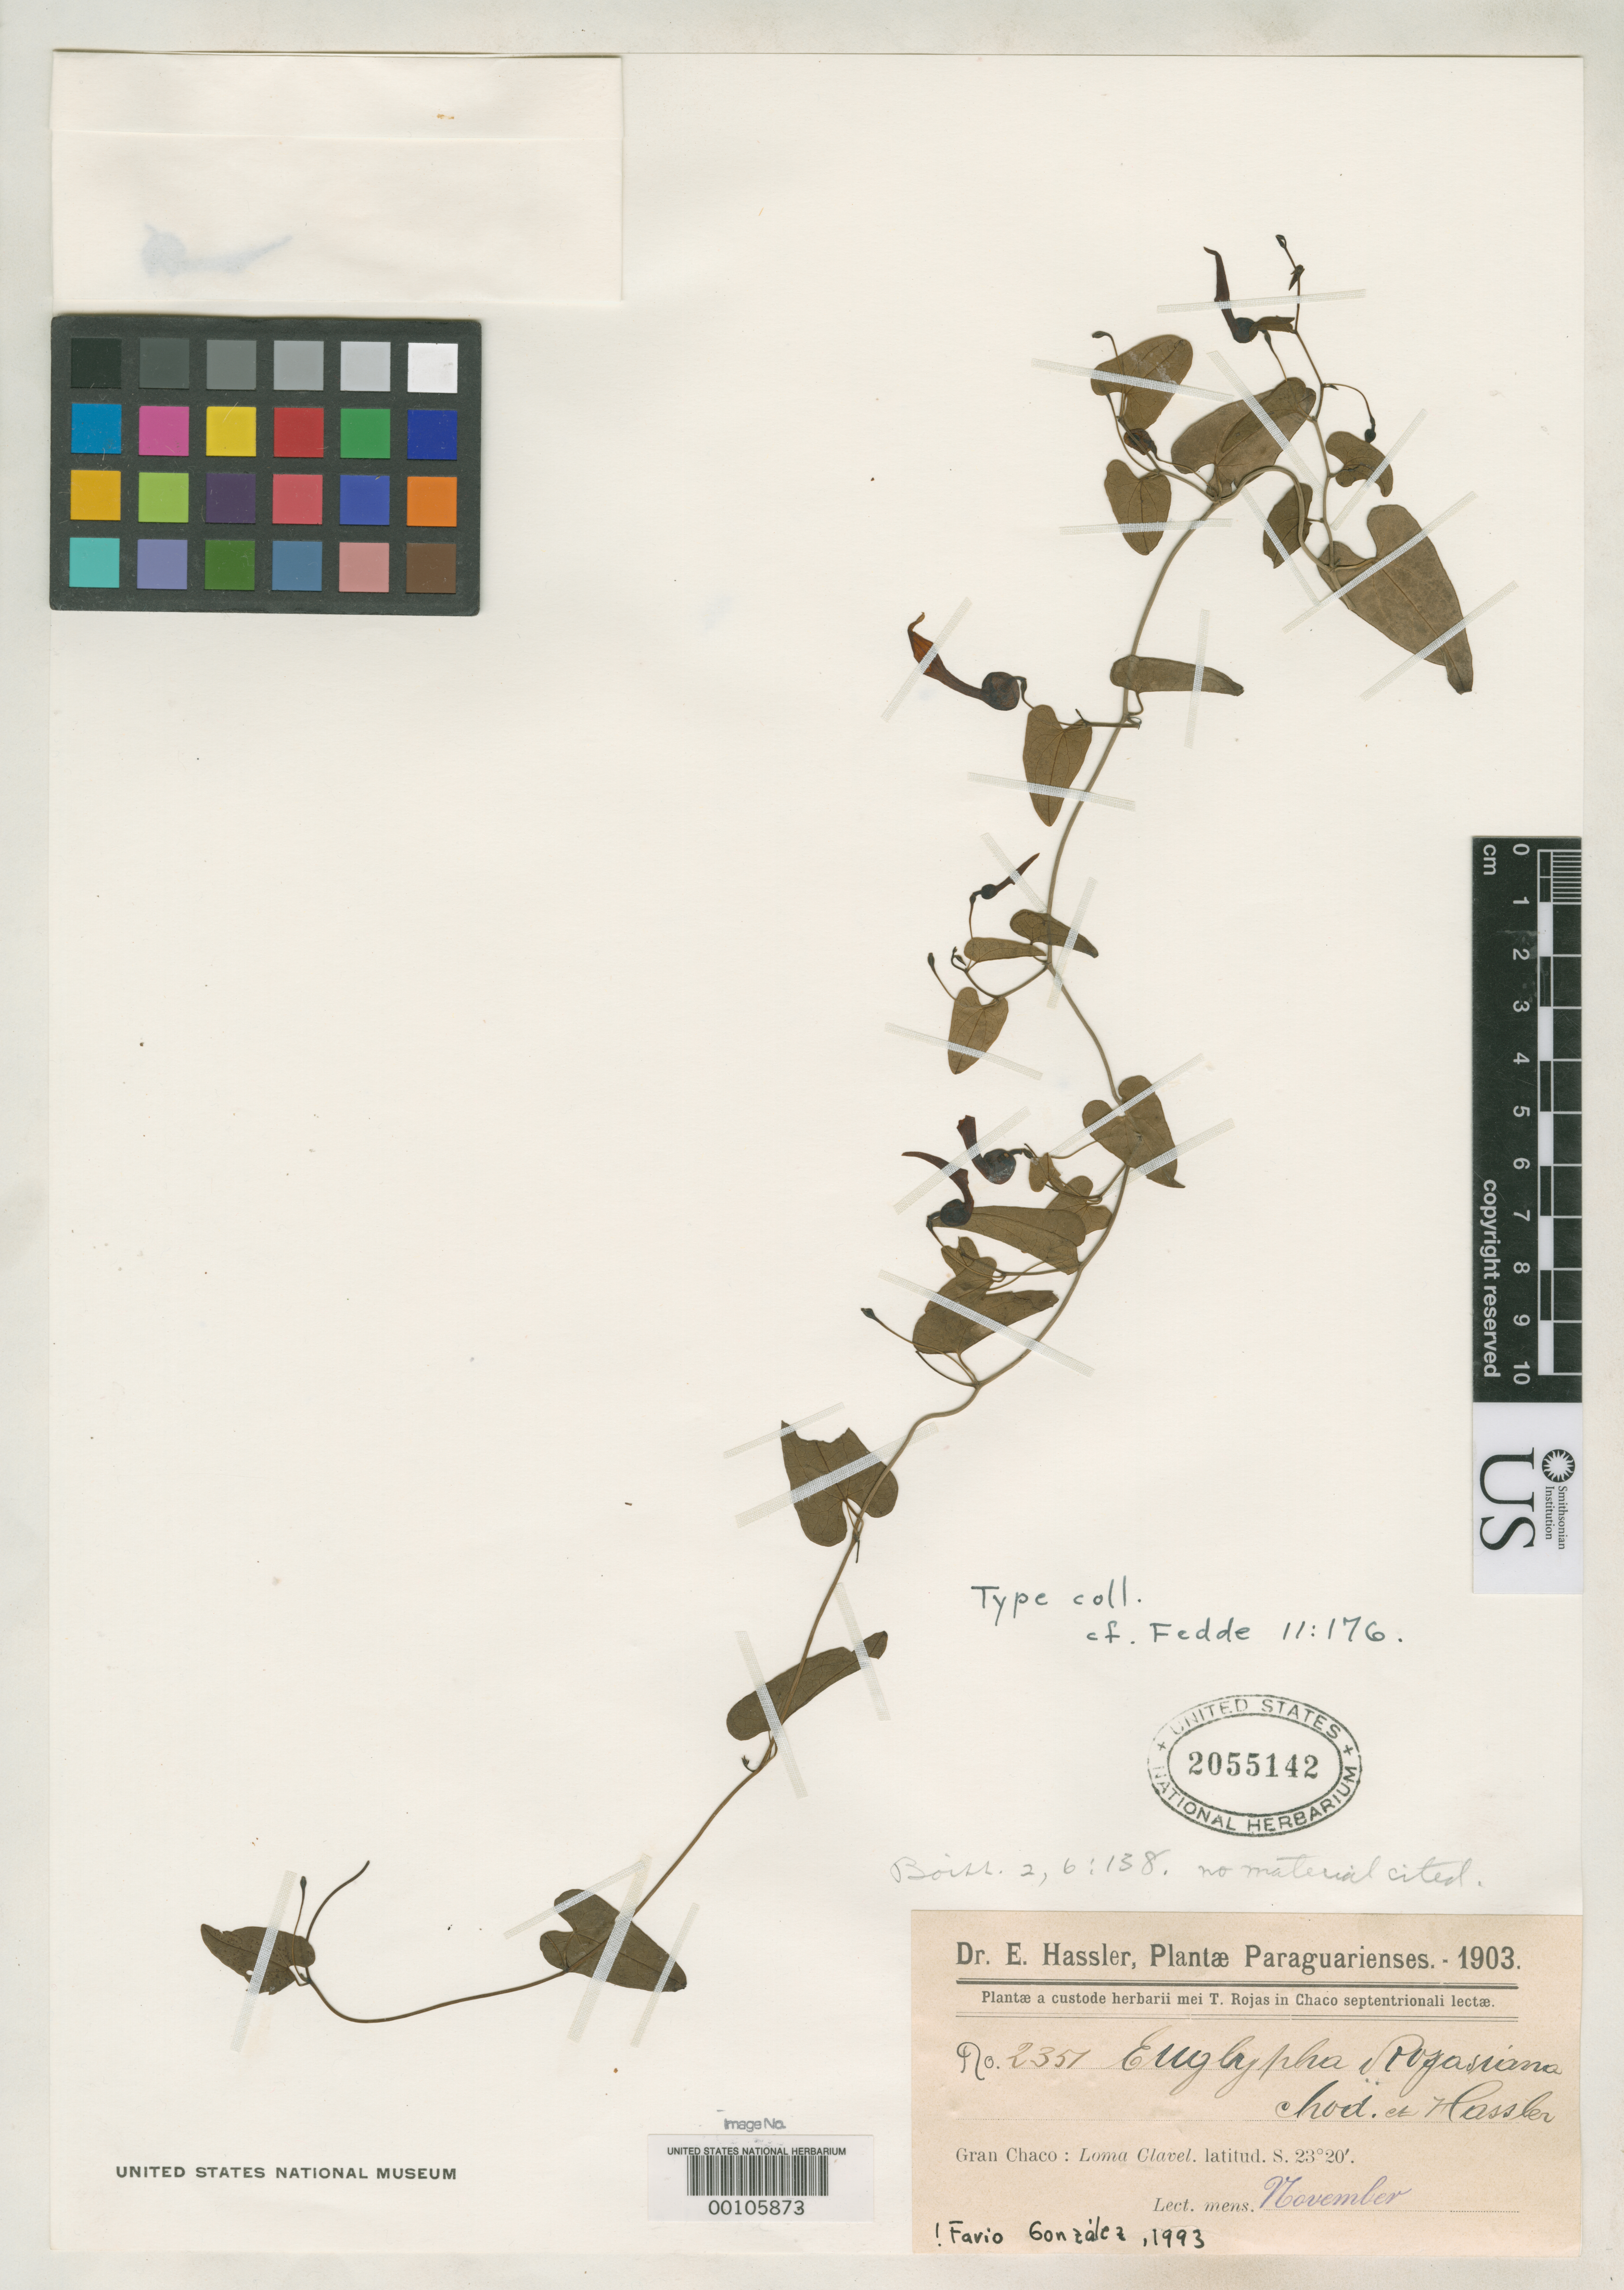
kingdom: Plantae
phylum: Tracheophyta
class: Magnoliopsida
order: Piperales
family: Aristolochiaceae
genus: Euglypha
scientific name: Euglypha rojasiana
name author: Chodat & Hassl.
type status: Type Collection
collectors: E. Hassler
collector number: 2351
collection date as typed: Nov 1903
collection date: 1903-11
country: Paraguay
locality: Gran Chaco: Loma Clavel.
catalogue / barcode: US 2055142